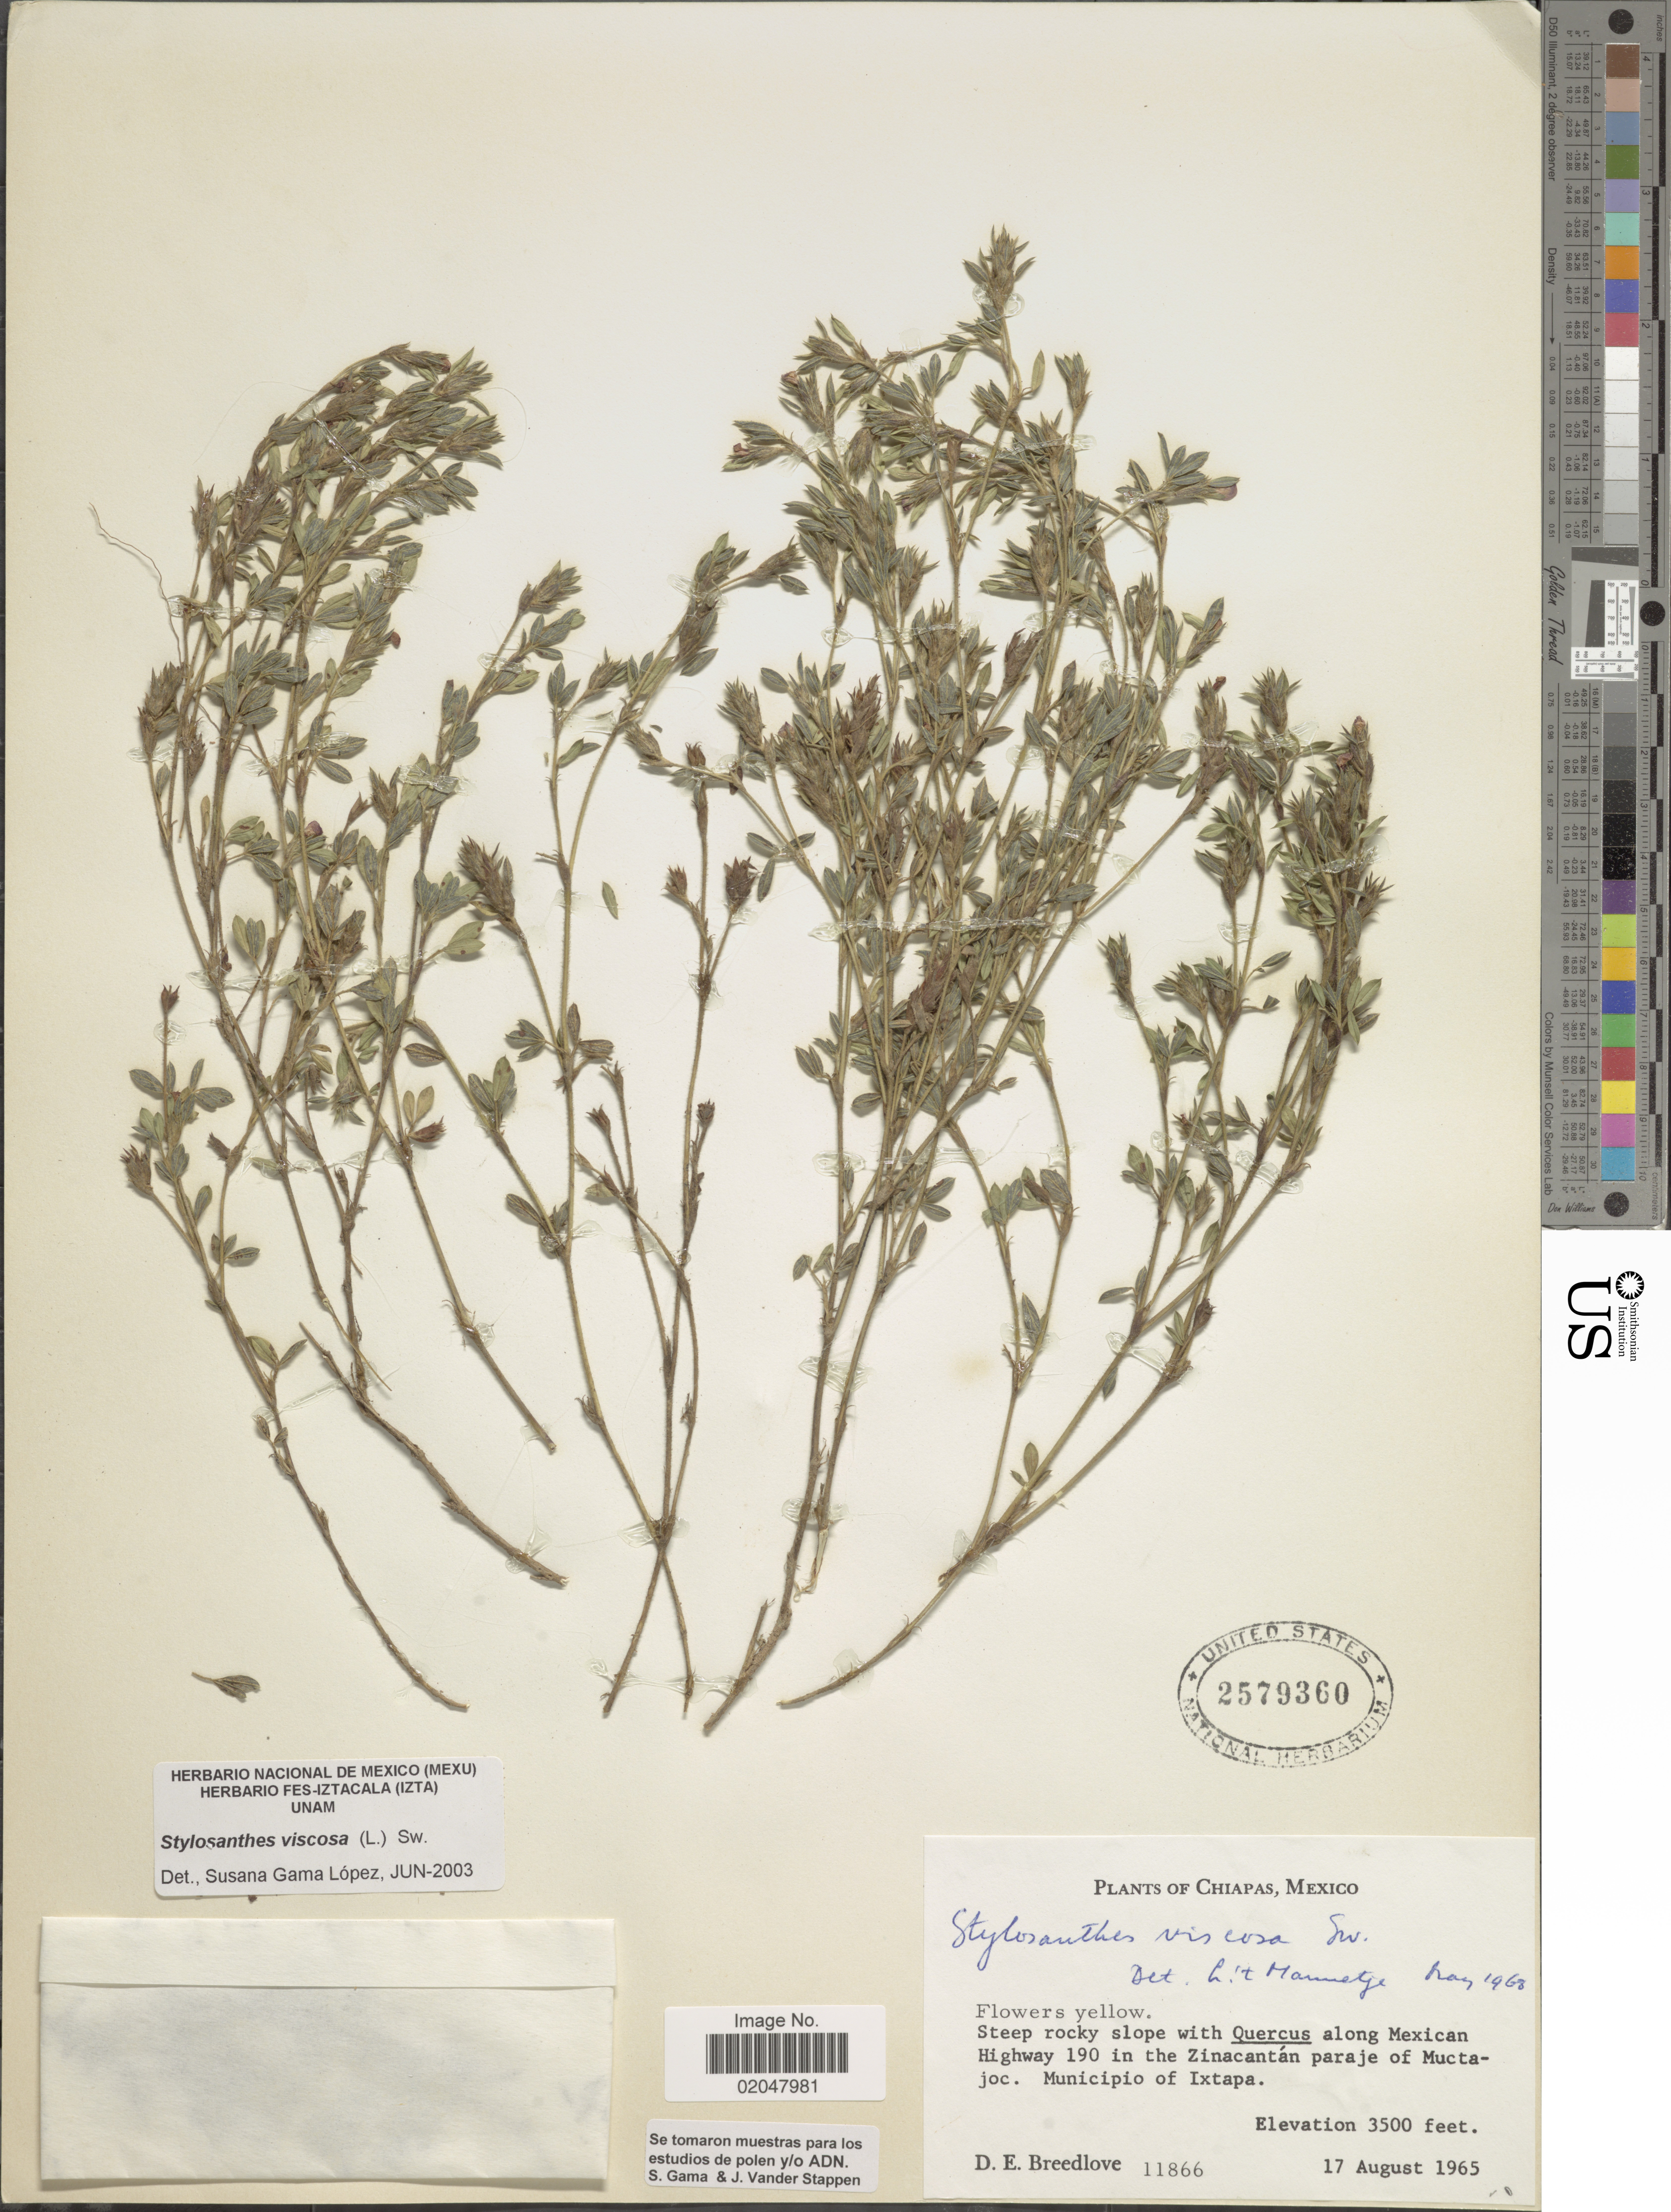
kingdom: Plantae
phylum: Tracheophyta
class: Magnoliopsida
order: Fabales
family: Fabaceae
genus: Stylosanthes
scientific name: Stylosanthes viscosa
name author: Sw.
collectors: D. E. Breedlove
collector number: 11866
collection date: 1965-08-17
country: Mexico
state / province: Chiapas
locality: Along Mexican Highway 190 in the Zinacantan paraje of Muctajoc. Municipio de Ixtapa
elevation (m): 1067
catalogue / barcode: US 2579360